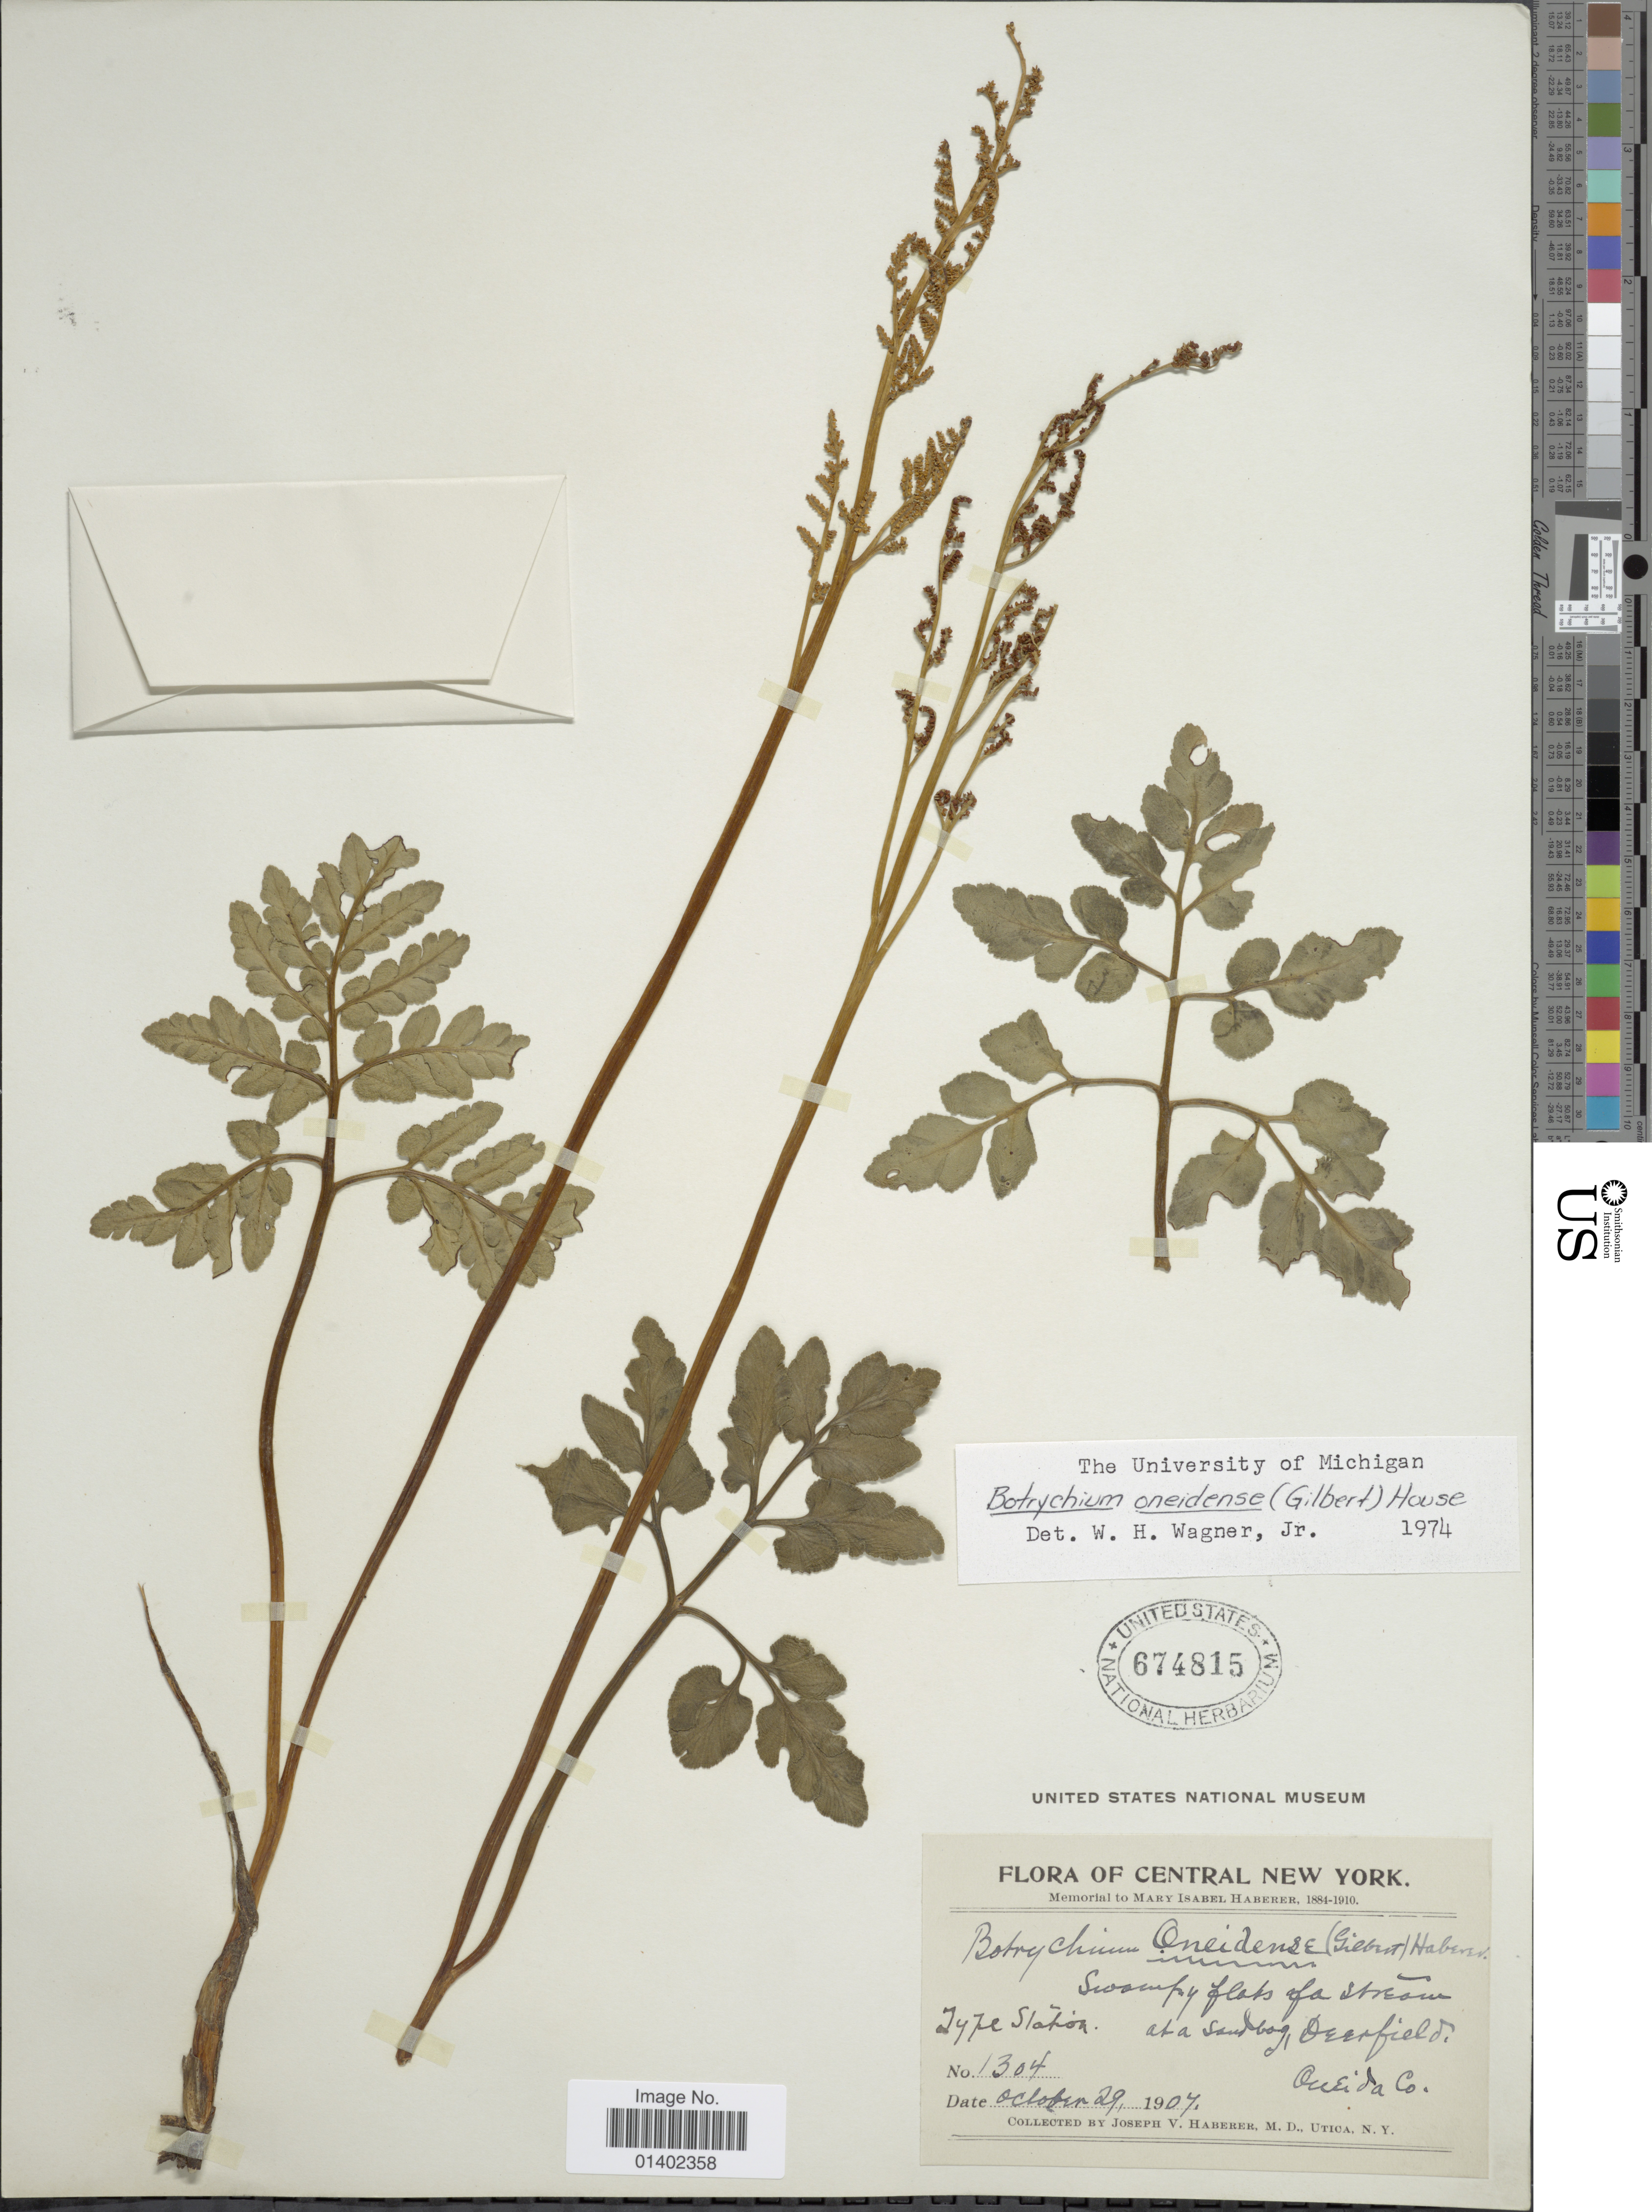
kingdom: Plantae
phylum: Tracheophyta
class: Polypodiopsida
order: Ophioglossales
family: Ophioglossaceae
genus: Botrychium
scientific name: Botrychium oneidense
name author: (Gilbert) House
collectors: J. V. Haberer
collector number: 1304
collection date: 1907-10-29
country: United States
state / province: New York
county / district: Oneida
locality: Central New York, at a sandbag, Deerfield, Oneida Co, Type Station.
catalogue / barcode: US 674815